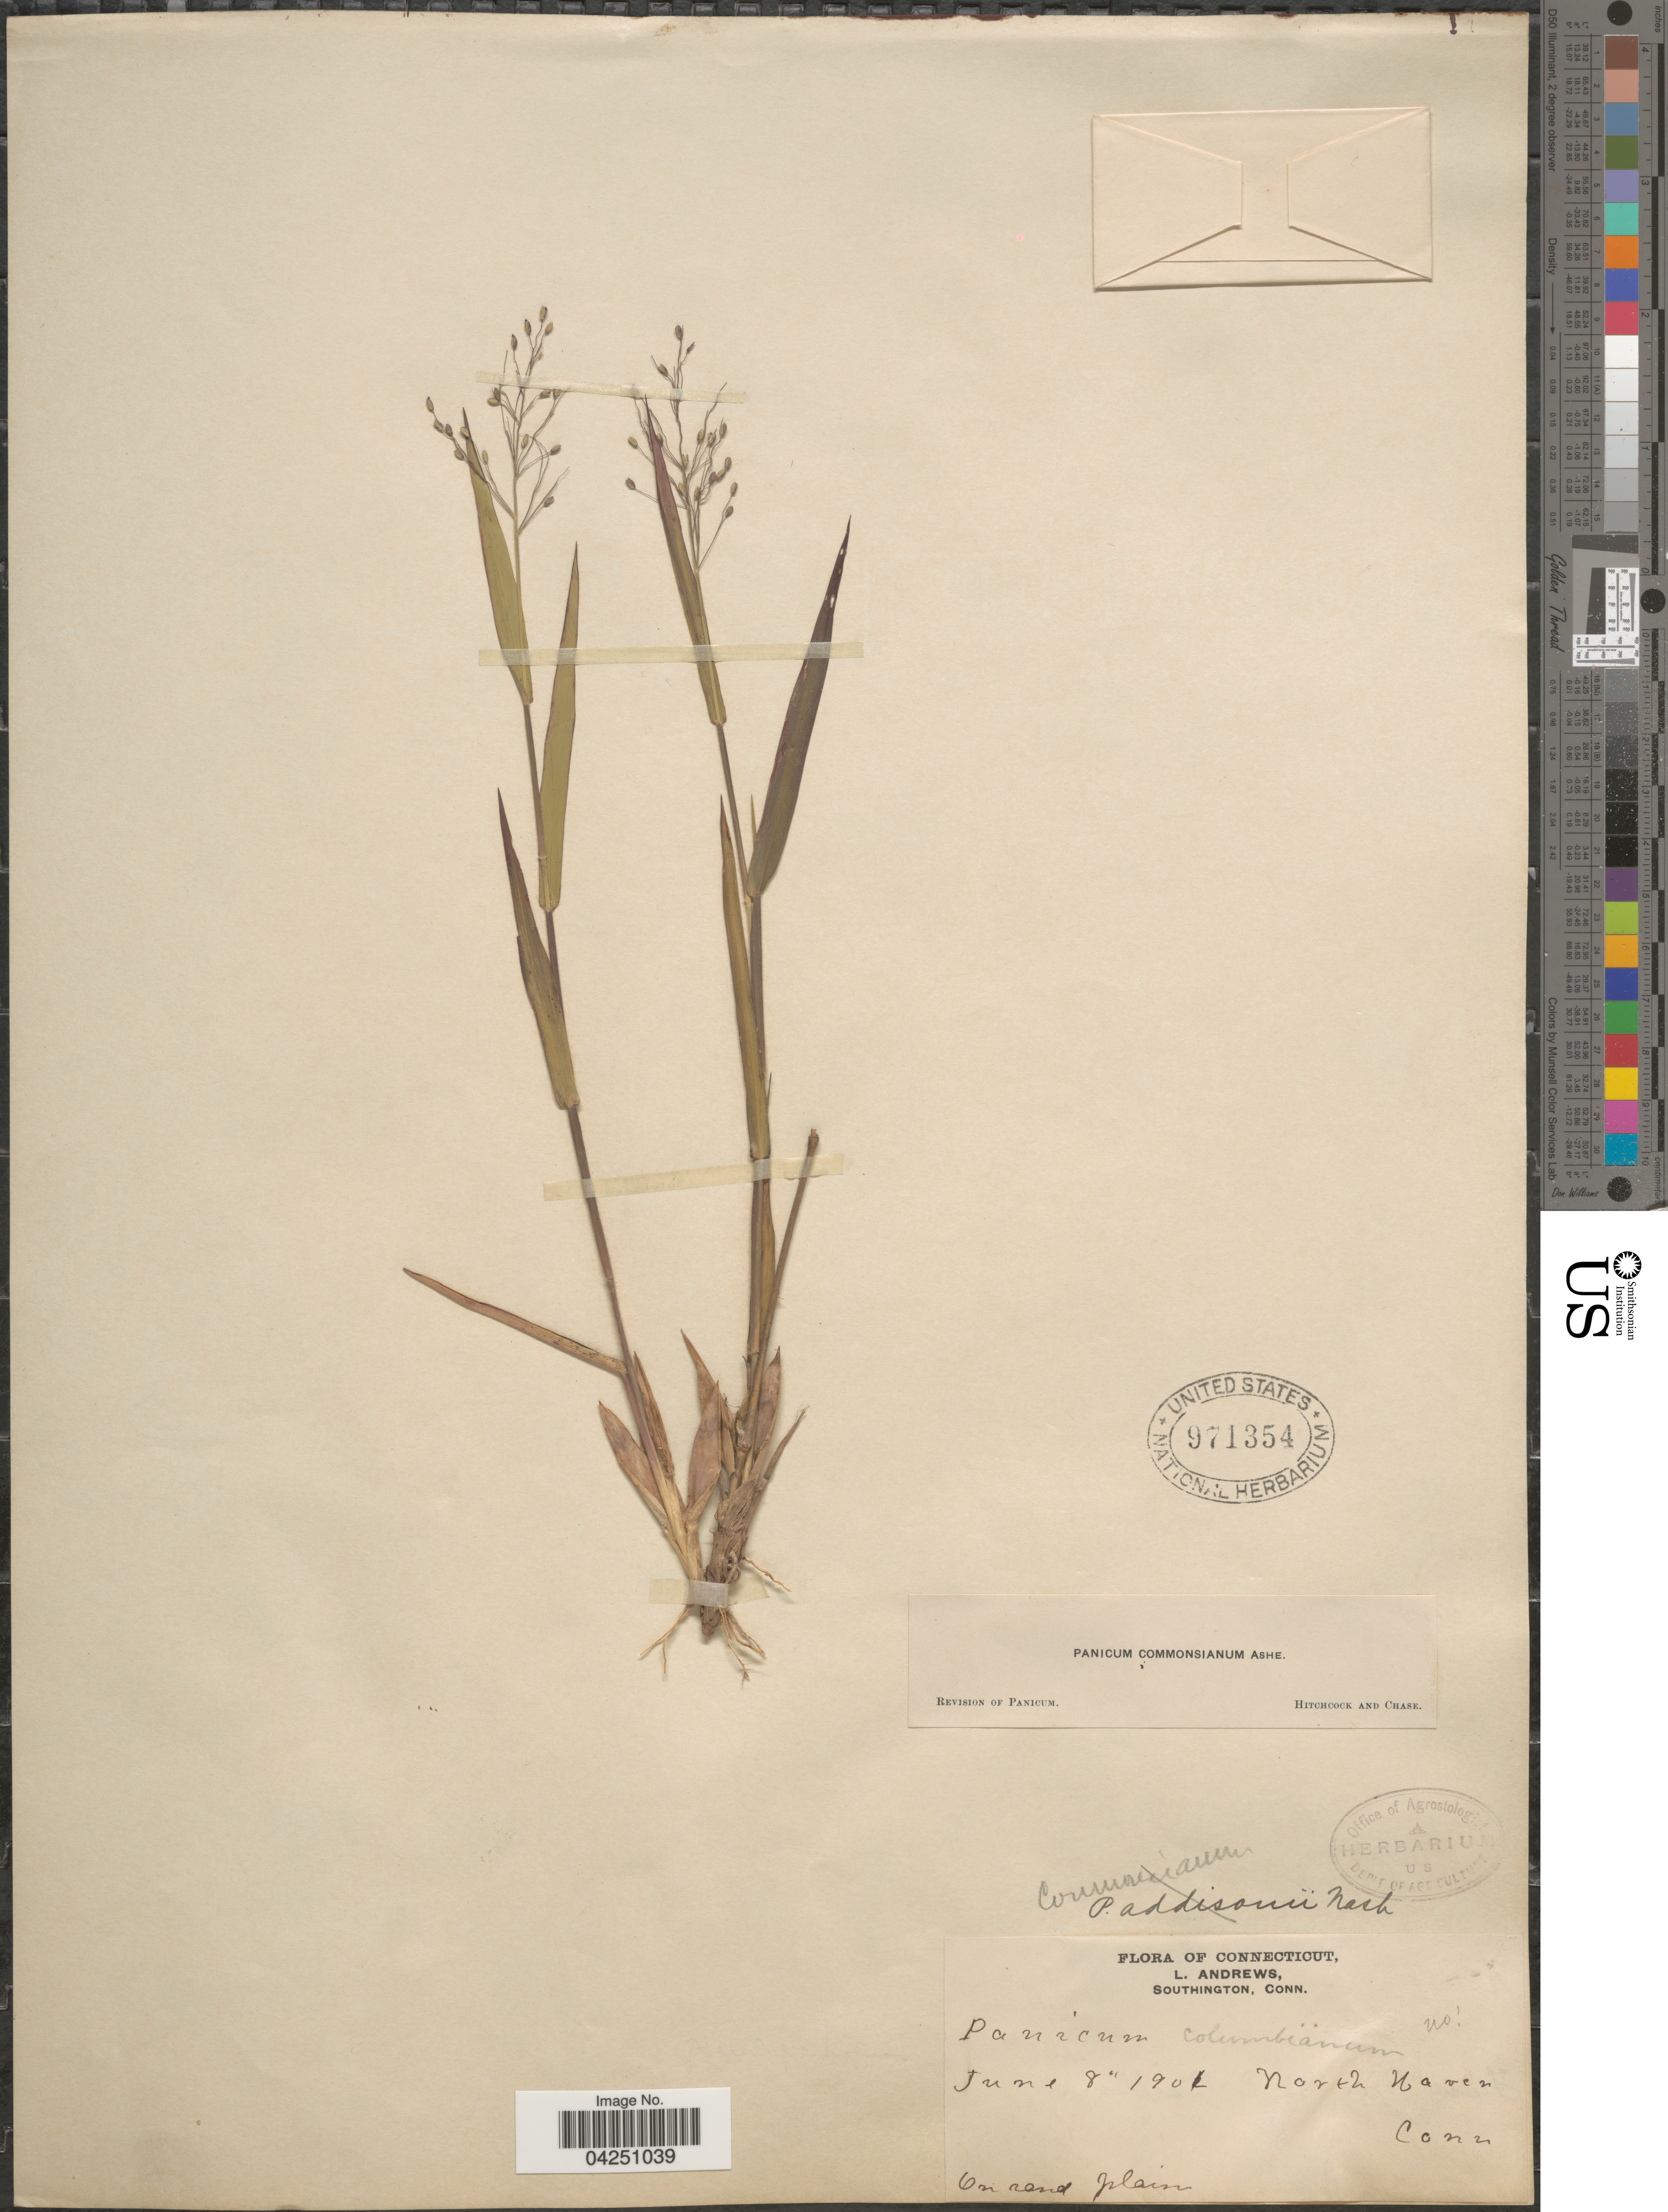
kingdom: Plantae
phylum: Tracheophyta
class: Liliopsida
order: Poales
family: Poaceae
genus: Dichanthelium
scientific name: Dichanthelium acuminatum var. acuminatum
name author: (Sw.) Gould & C.A. Clark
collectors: L. Andrews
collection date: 1901-06-08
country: United States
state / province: Connecticut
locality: North Haven.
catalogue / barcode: US 971354